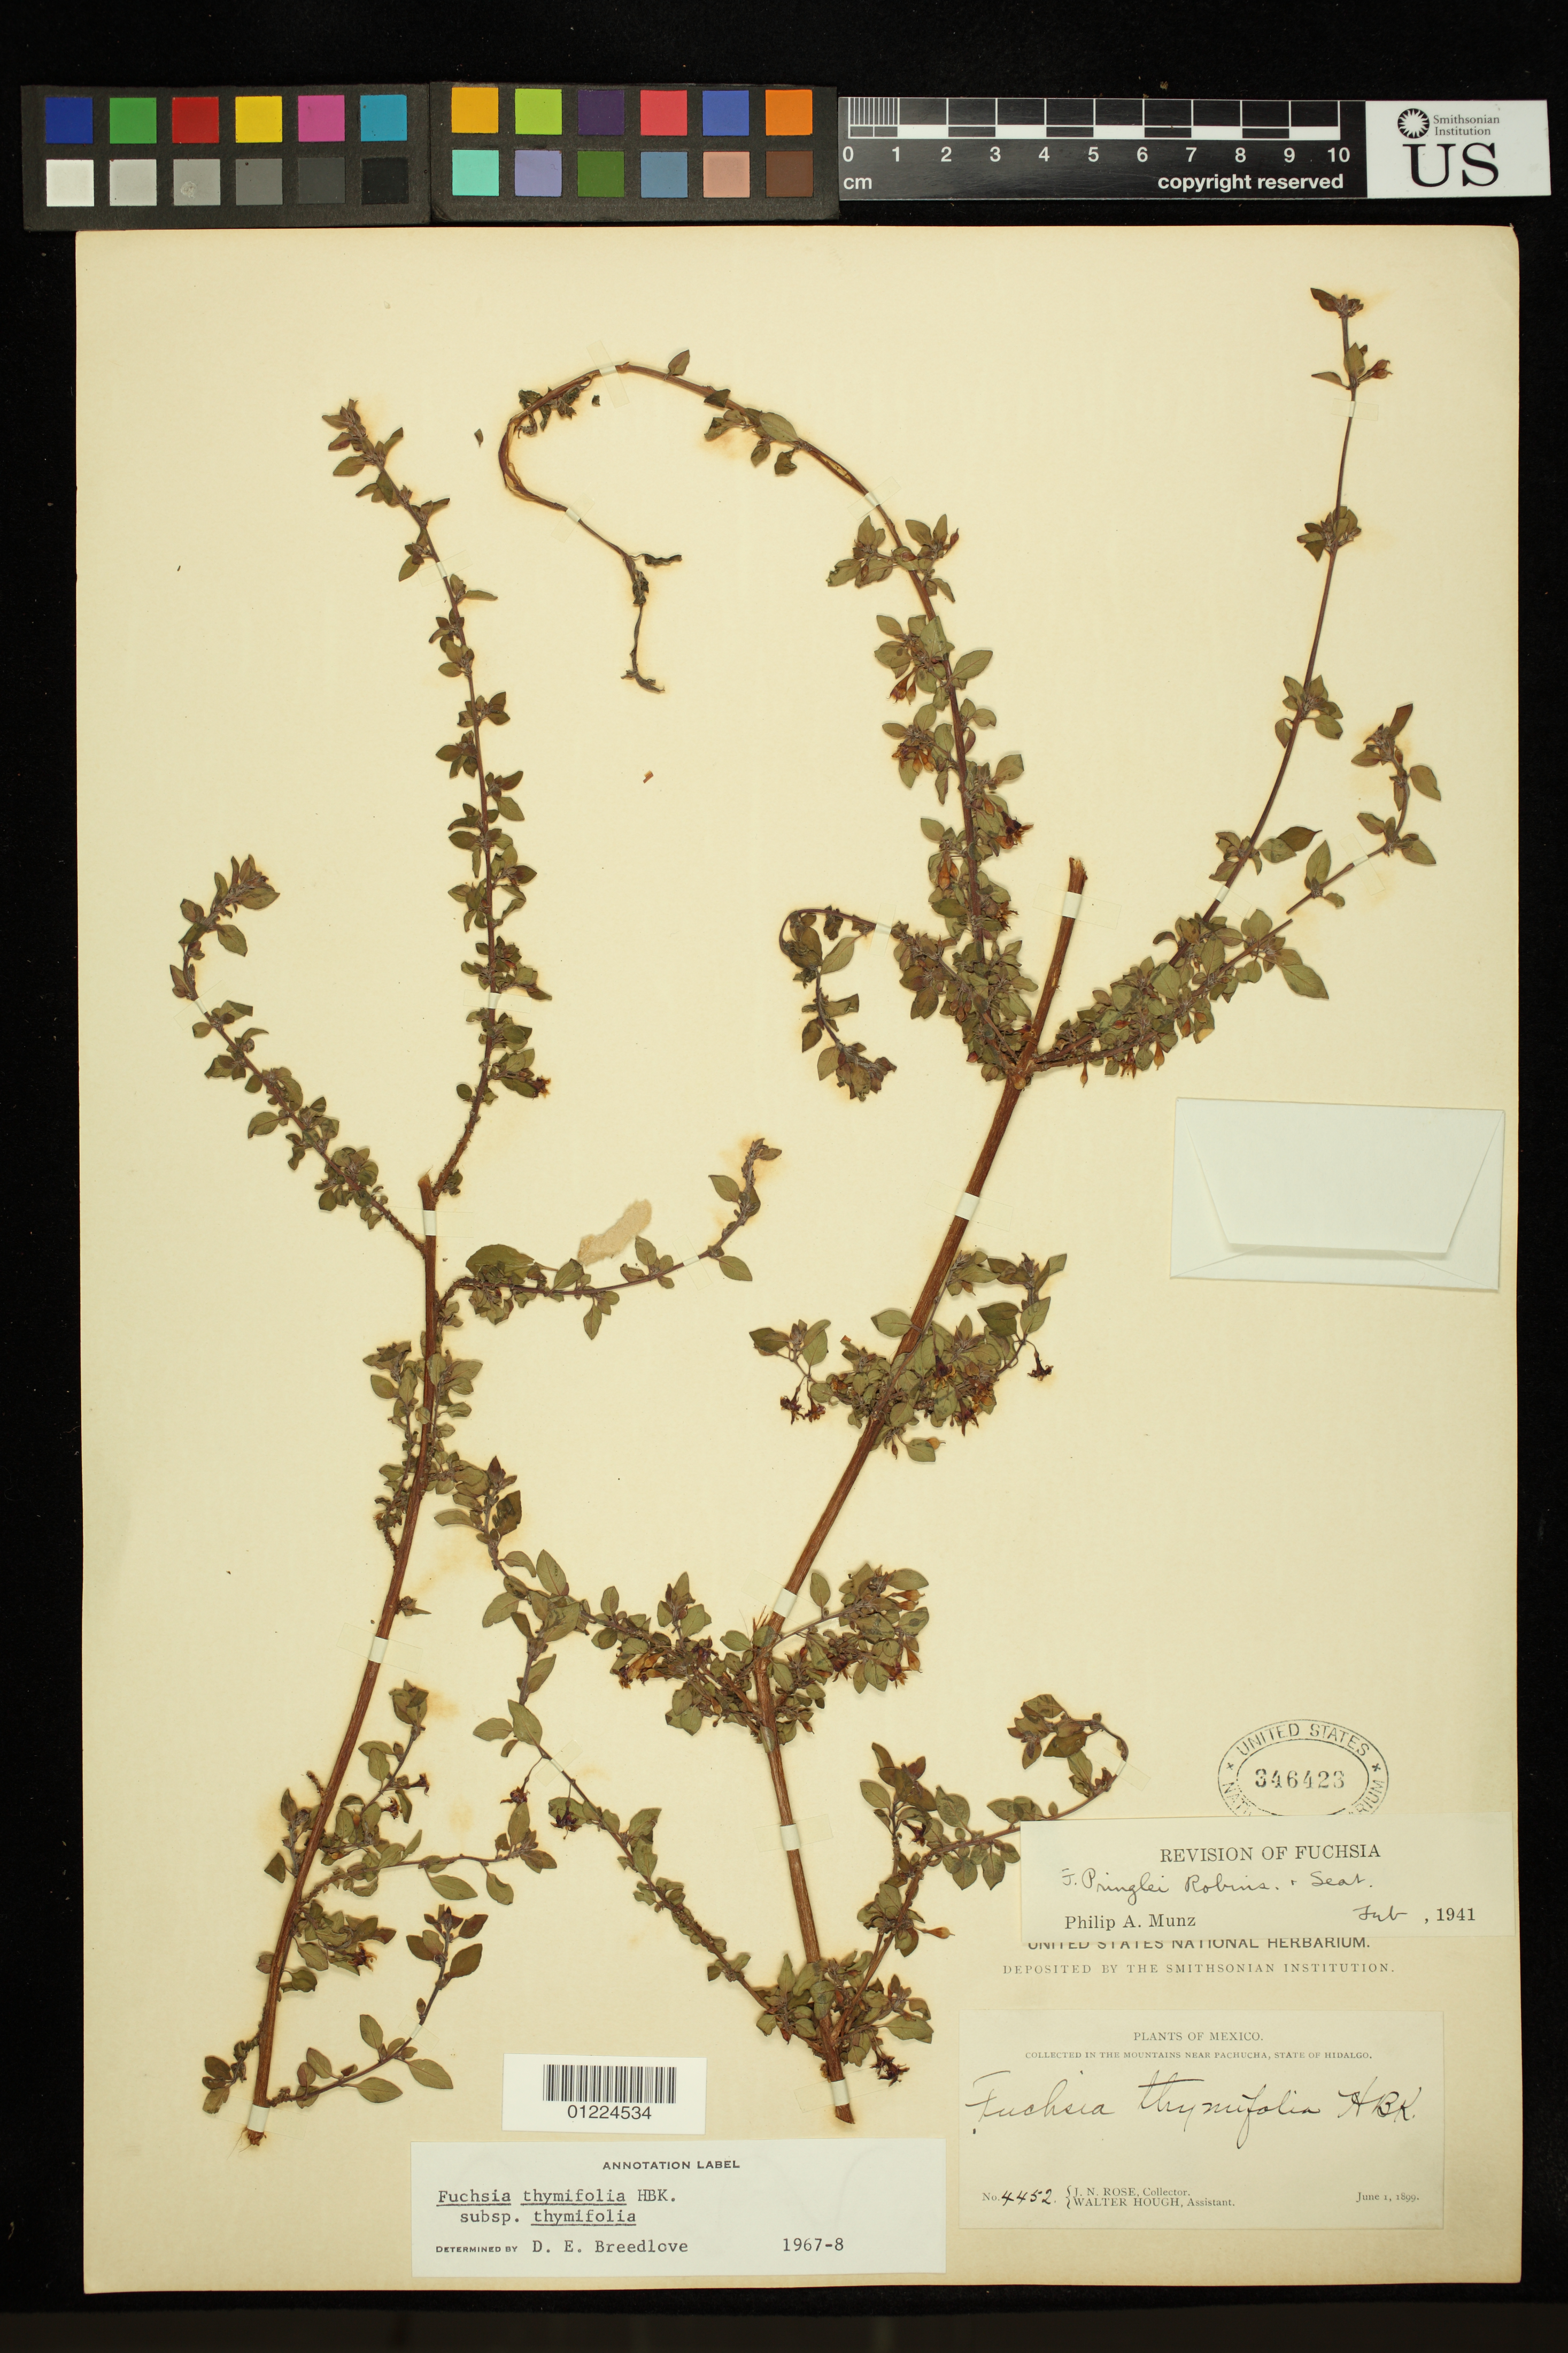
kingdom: Plantae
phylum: Tracheophyta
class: Magnoliopsida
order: Myrtales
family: Onagraceae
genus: Fuchsia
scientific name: Fuchsia thymifolia subsp. thymifolia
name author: Kunth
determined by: Breedlove, D. E.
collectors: J. N. Rose & W. Hough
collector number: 4452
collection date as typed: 01 Jun 1899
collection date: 1899-06-01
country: Mexico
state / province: Hidalgo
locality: Mts. near Pachuca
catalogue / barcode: US 346423